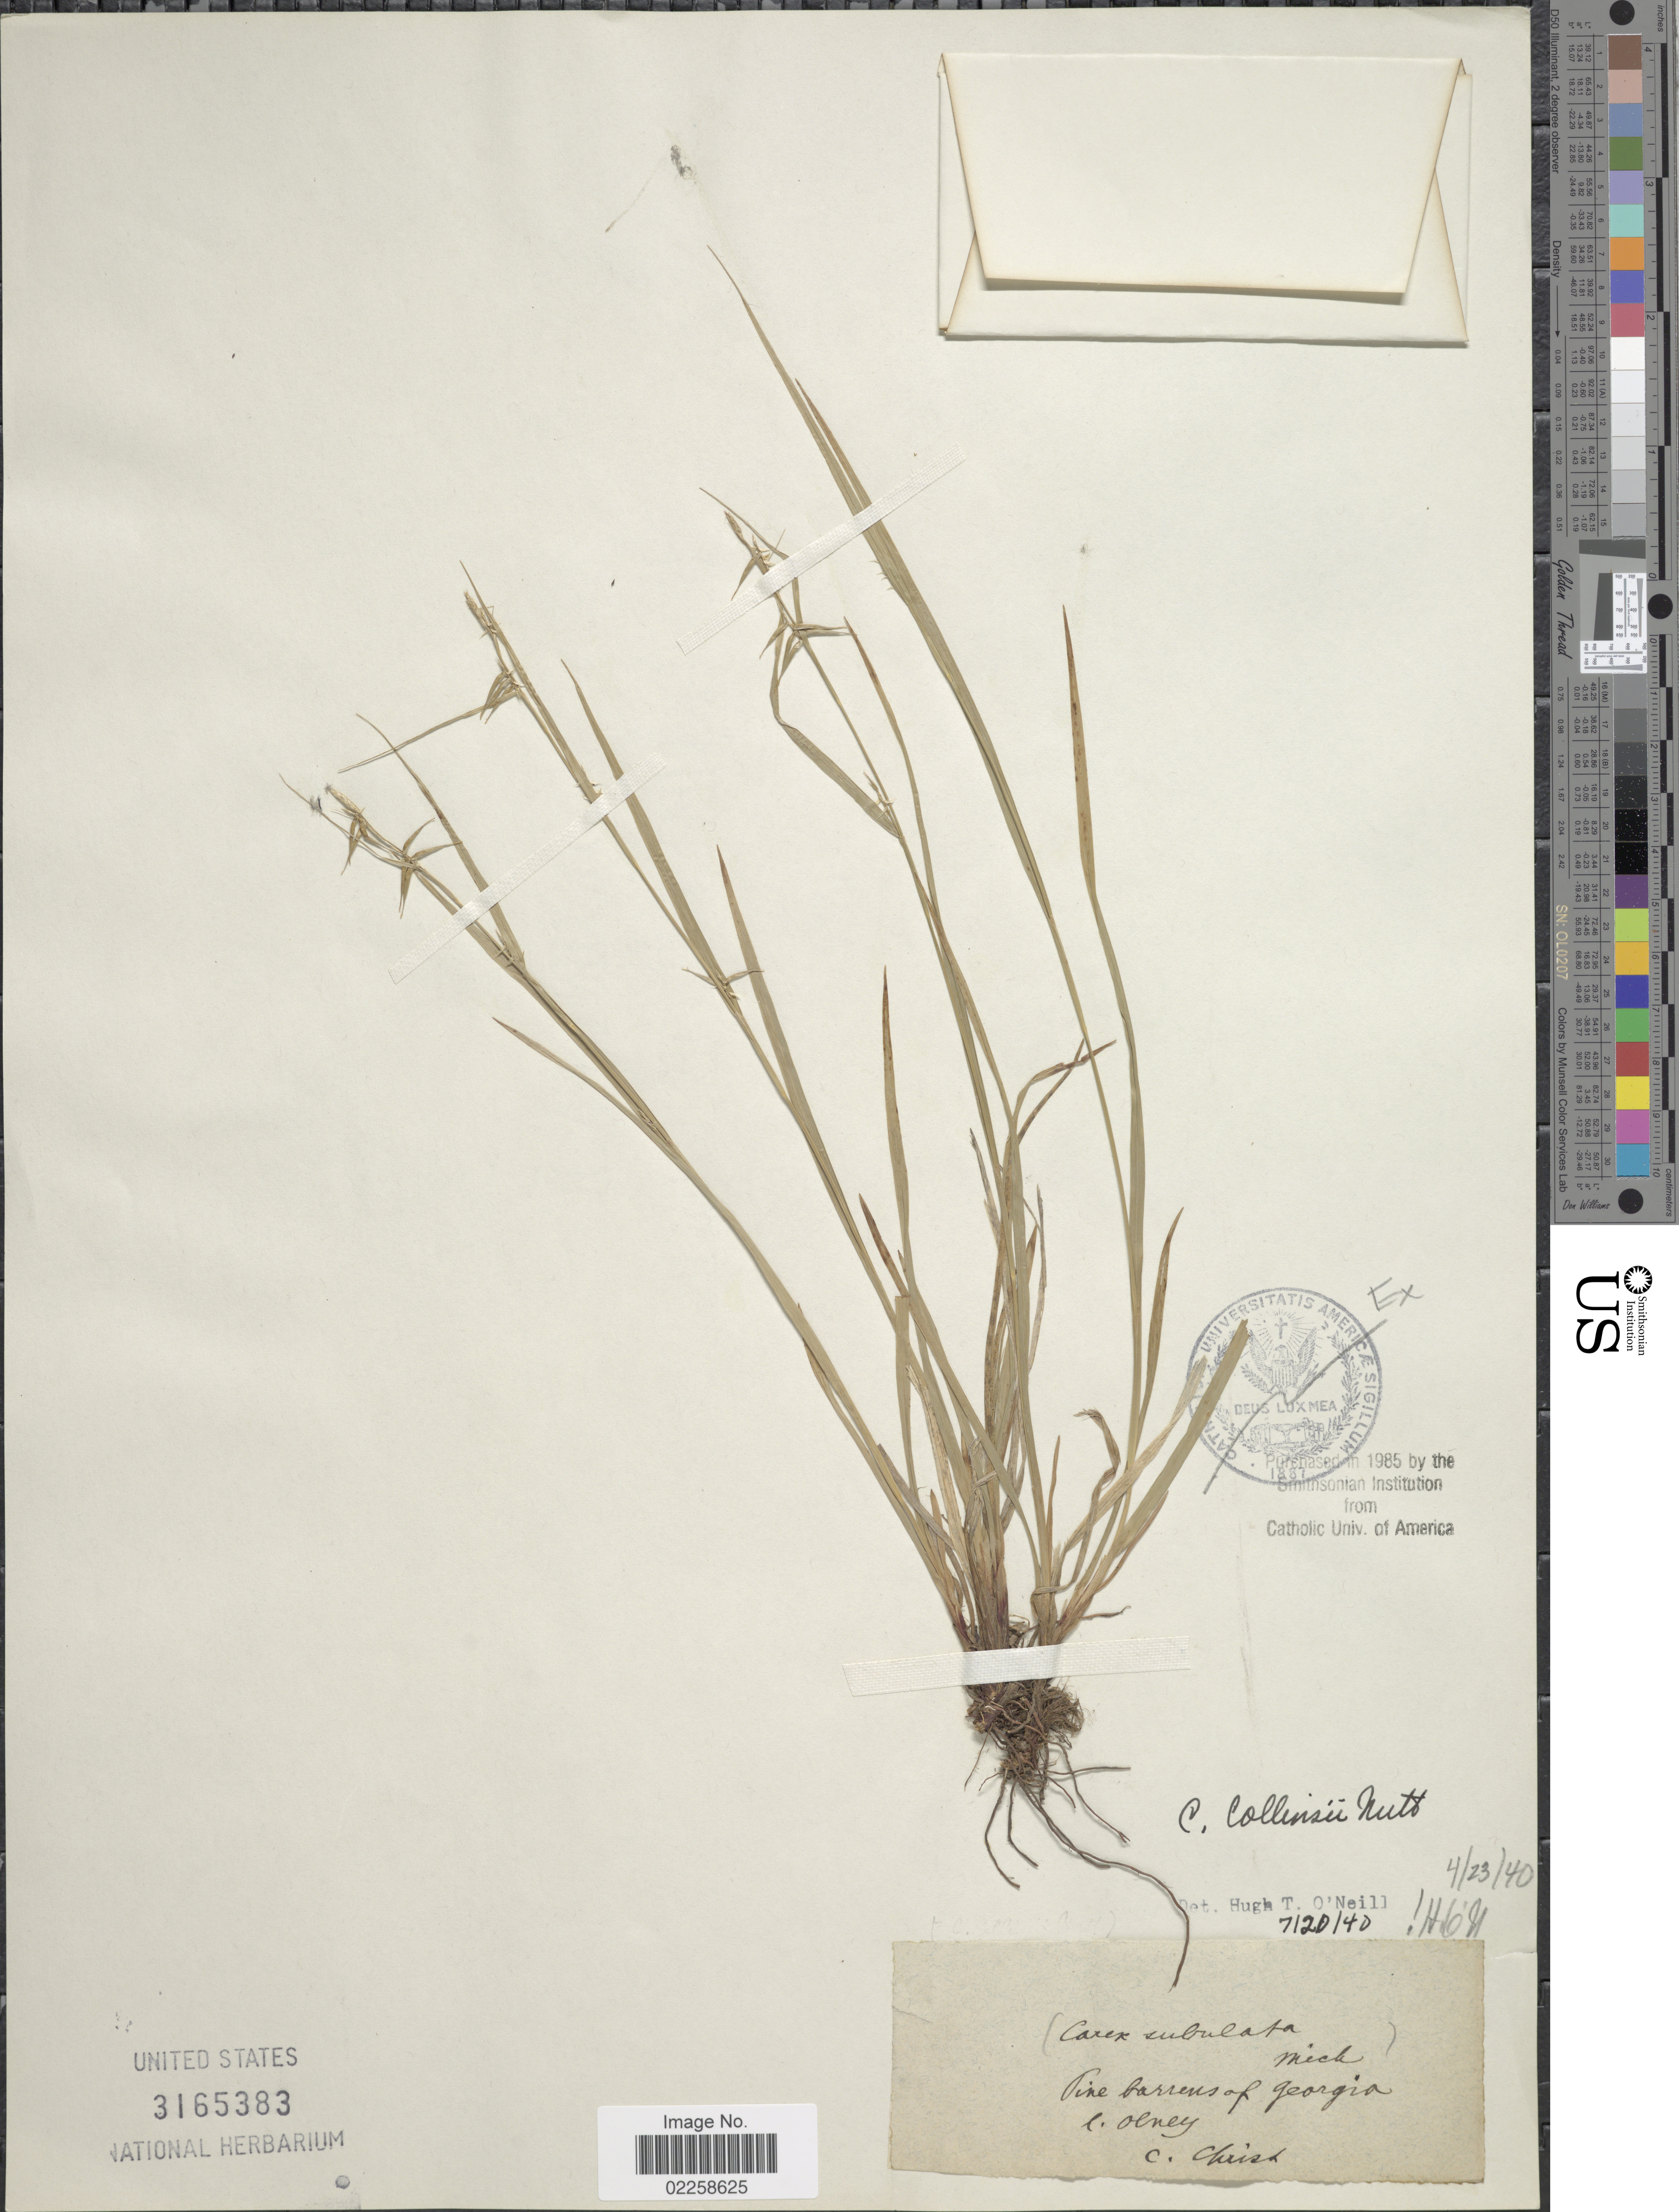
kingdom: Plantae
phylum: Tracheophyta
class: Liliopsida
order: Poales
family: Cyperaceae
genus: Carex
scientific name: Carex collinsii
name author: Nutt.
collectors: Olney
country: United States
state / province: Georgia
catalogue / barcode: US 3165383